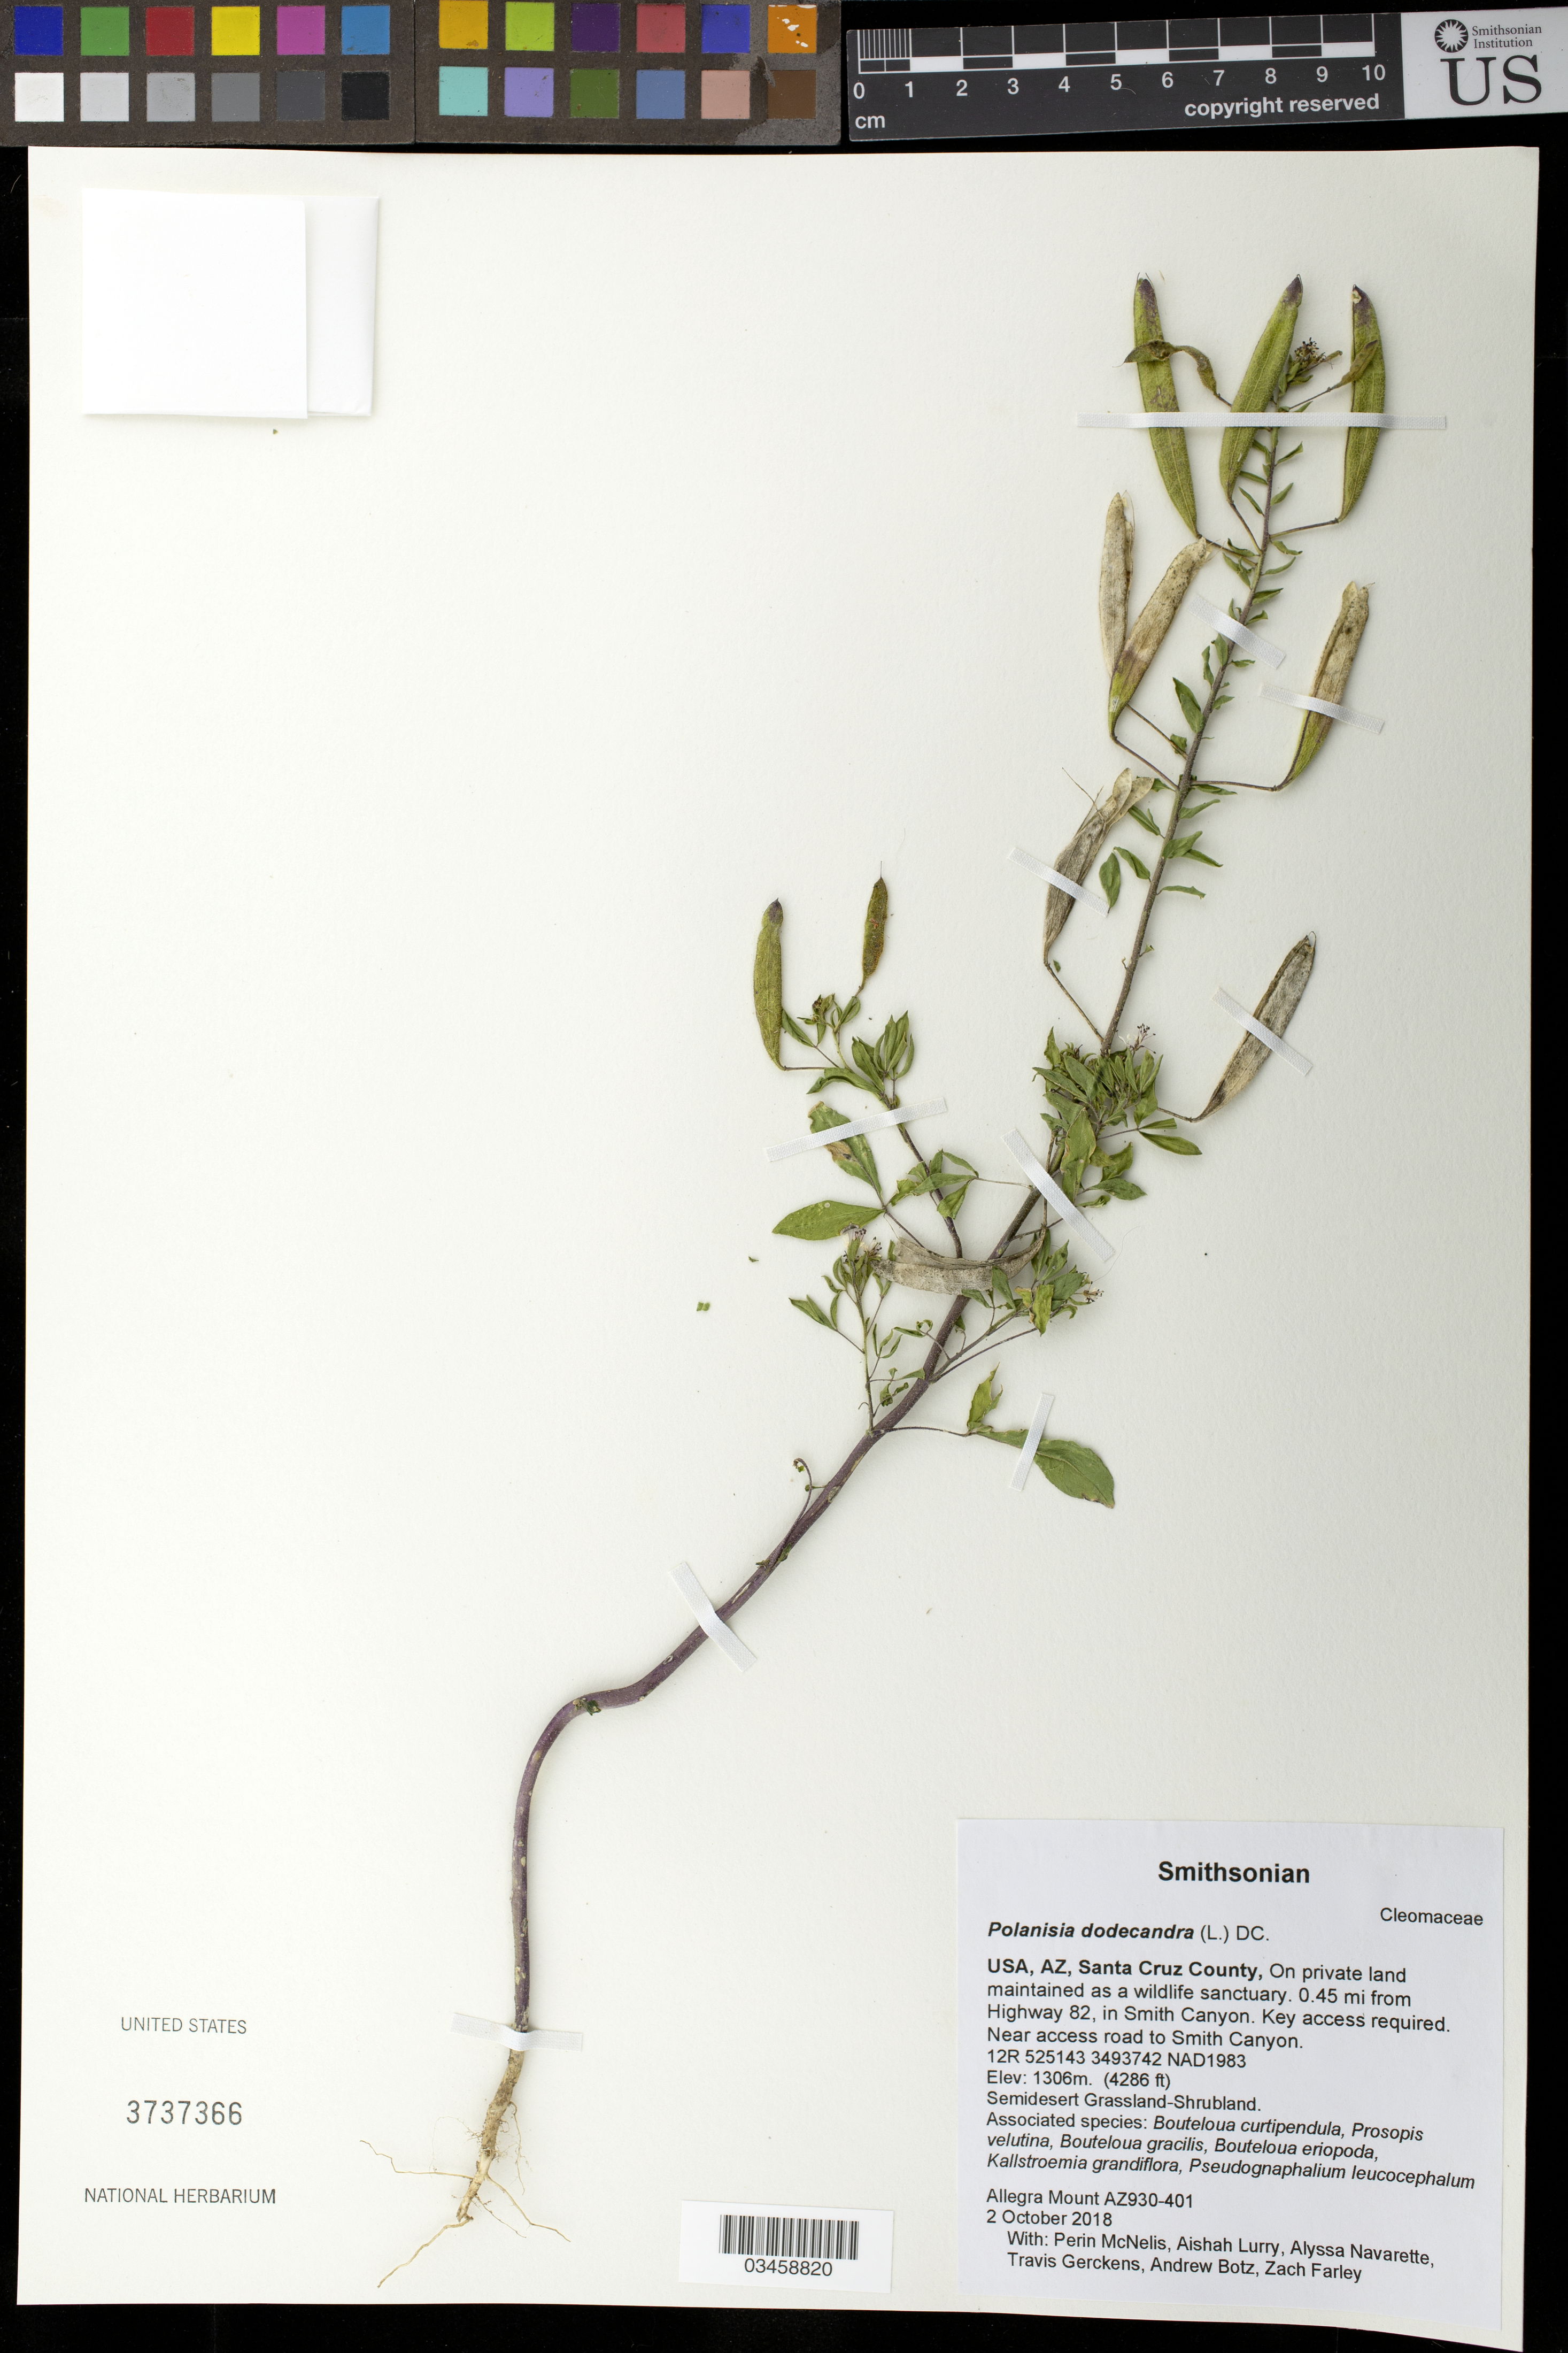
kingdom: Plantae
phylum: Tracheophyta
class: Magnoliopsida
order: Brassicales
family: Cleomaceae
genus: Polanisia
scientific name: Polanisia dodecandra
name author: (L.) DC.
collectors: A. Mount, P. McNelis, A. Lurry, A. Navarette, T. Gerckens, A. Botz & Z. Farley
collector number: AZ930-401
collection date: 2018-10-02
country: United States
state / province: Arizona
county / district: Santa Cruz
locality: On private land, 0.45 mi. from Hwy 82, in Smith Canyon, near access road to Smith Canyon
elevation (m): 1306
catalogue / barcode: US 3737366